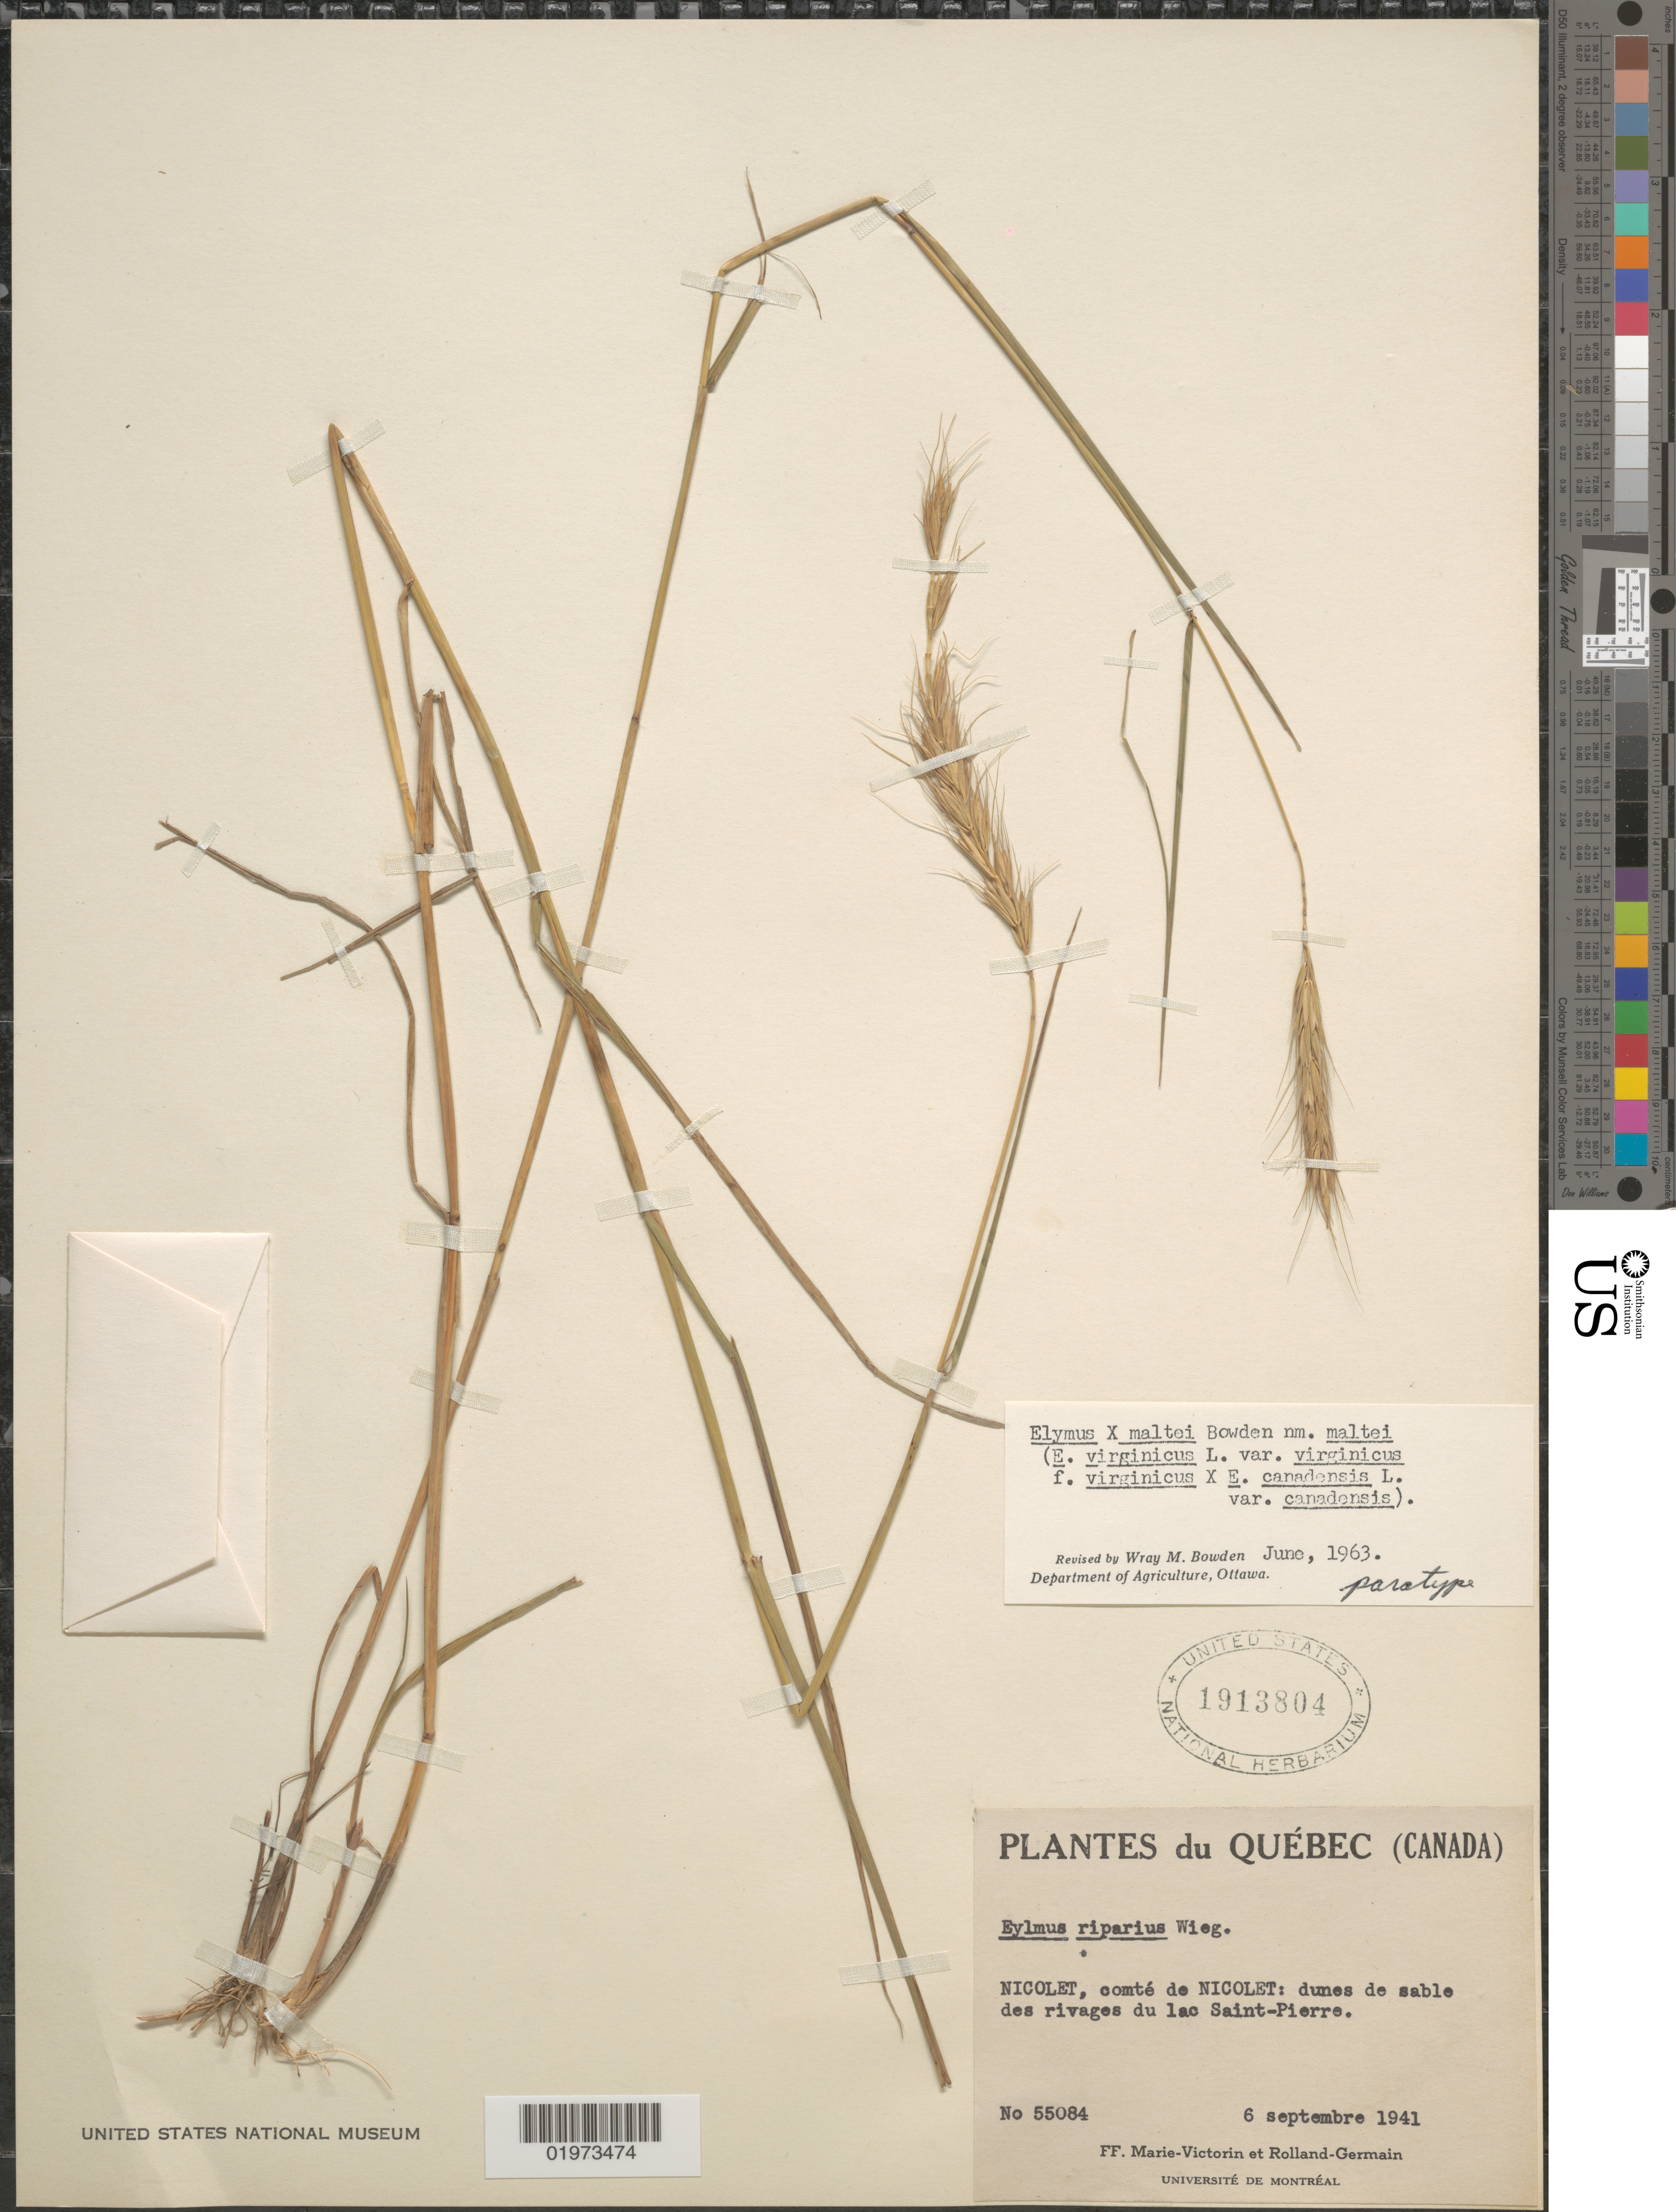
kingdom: Plantae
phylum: Tracheophyta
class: Liliopsida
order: Poales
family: Poaceae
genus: Elymus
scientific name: Elymus x maltei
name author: Bowden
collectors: F. Marie-Victorin & Rolland-Germain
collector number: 55084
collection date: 1941-09-06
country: Canada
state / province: Quebec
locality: Nicolet, comté de Nicolet: dunes de sable des rivages du lac Saint-Pierre.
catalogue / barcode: US 1913804